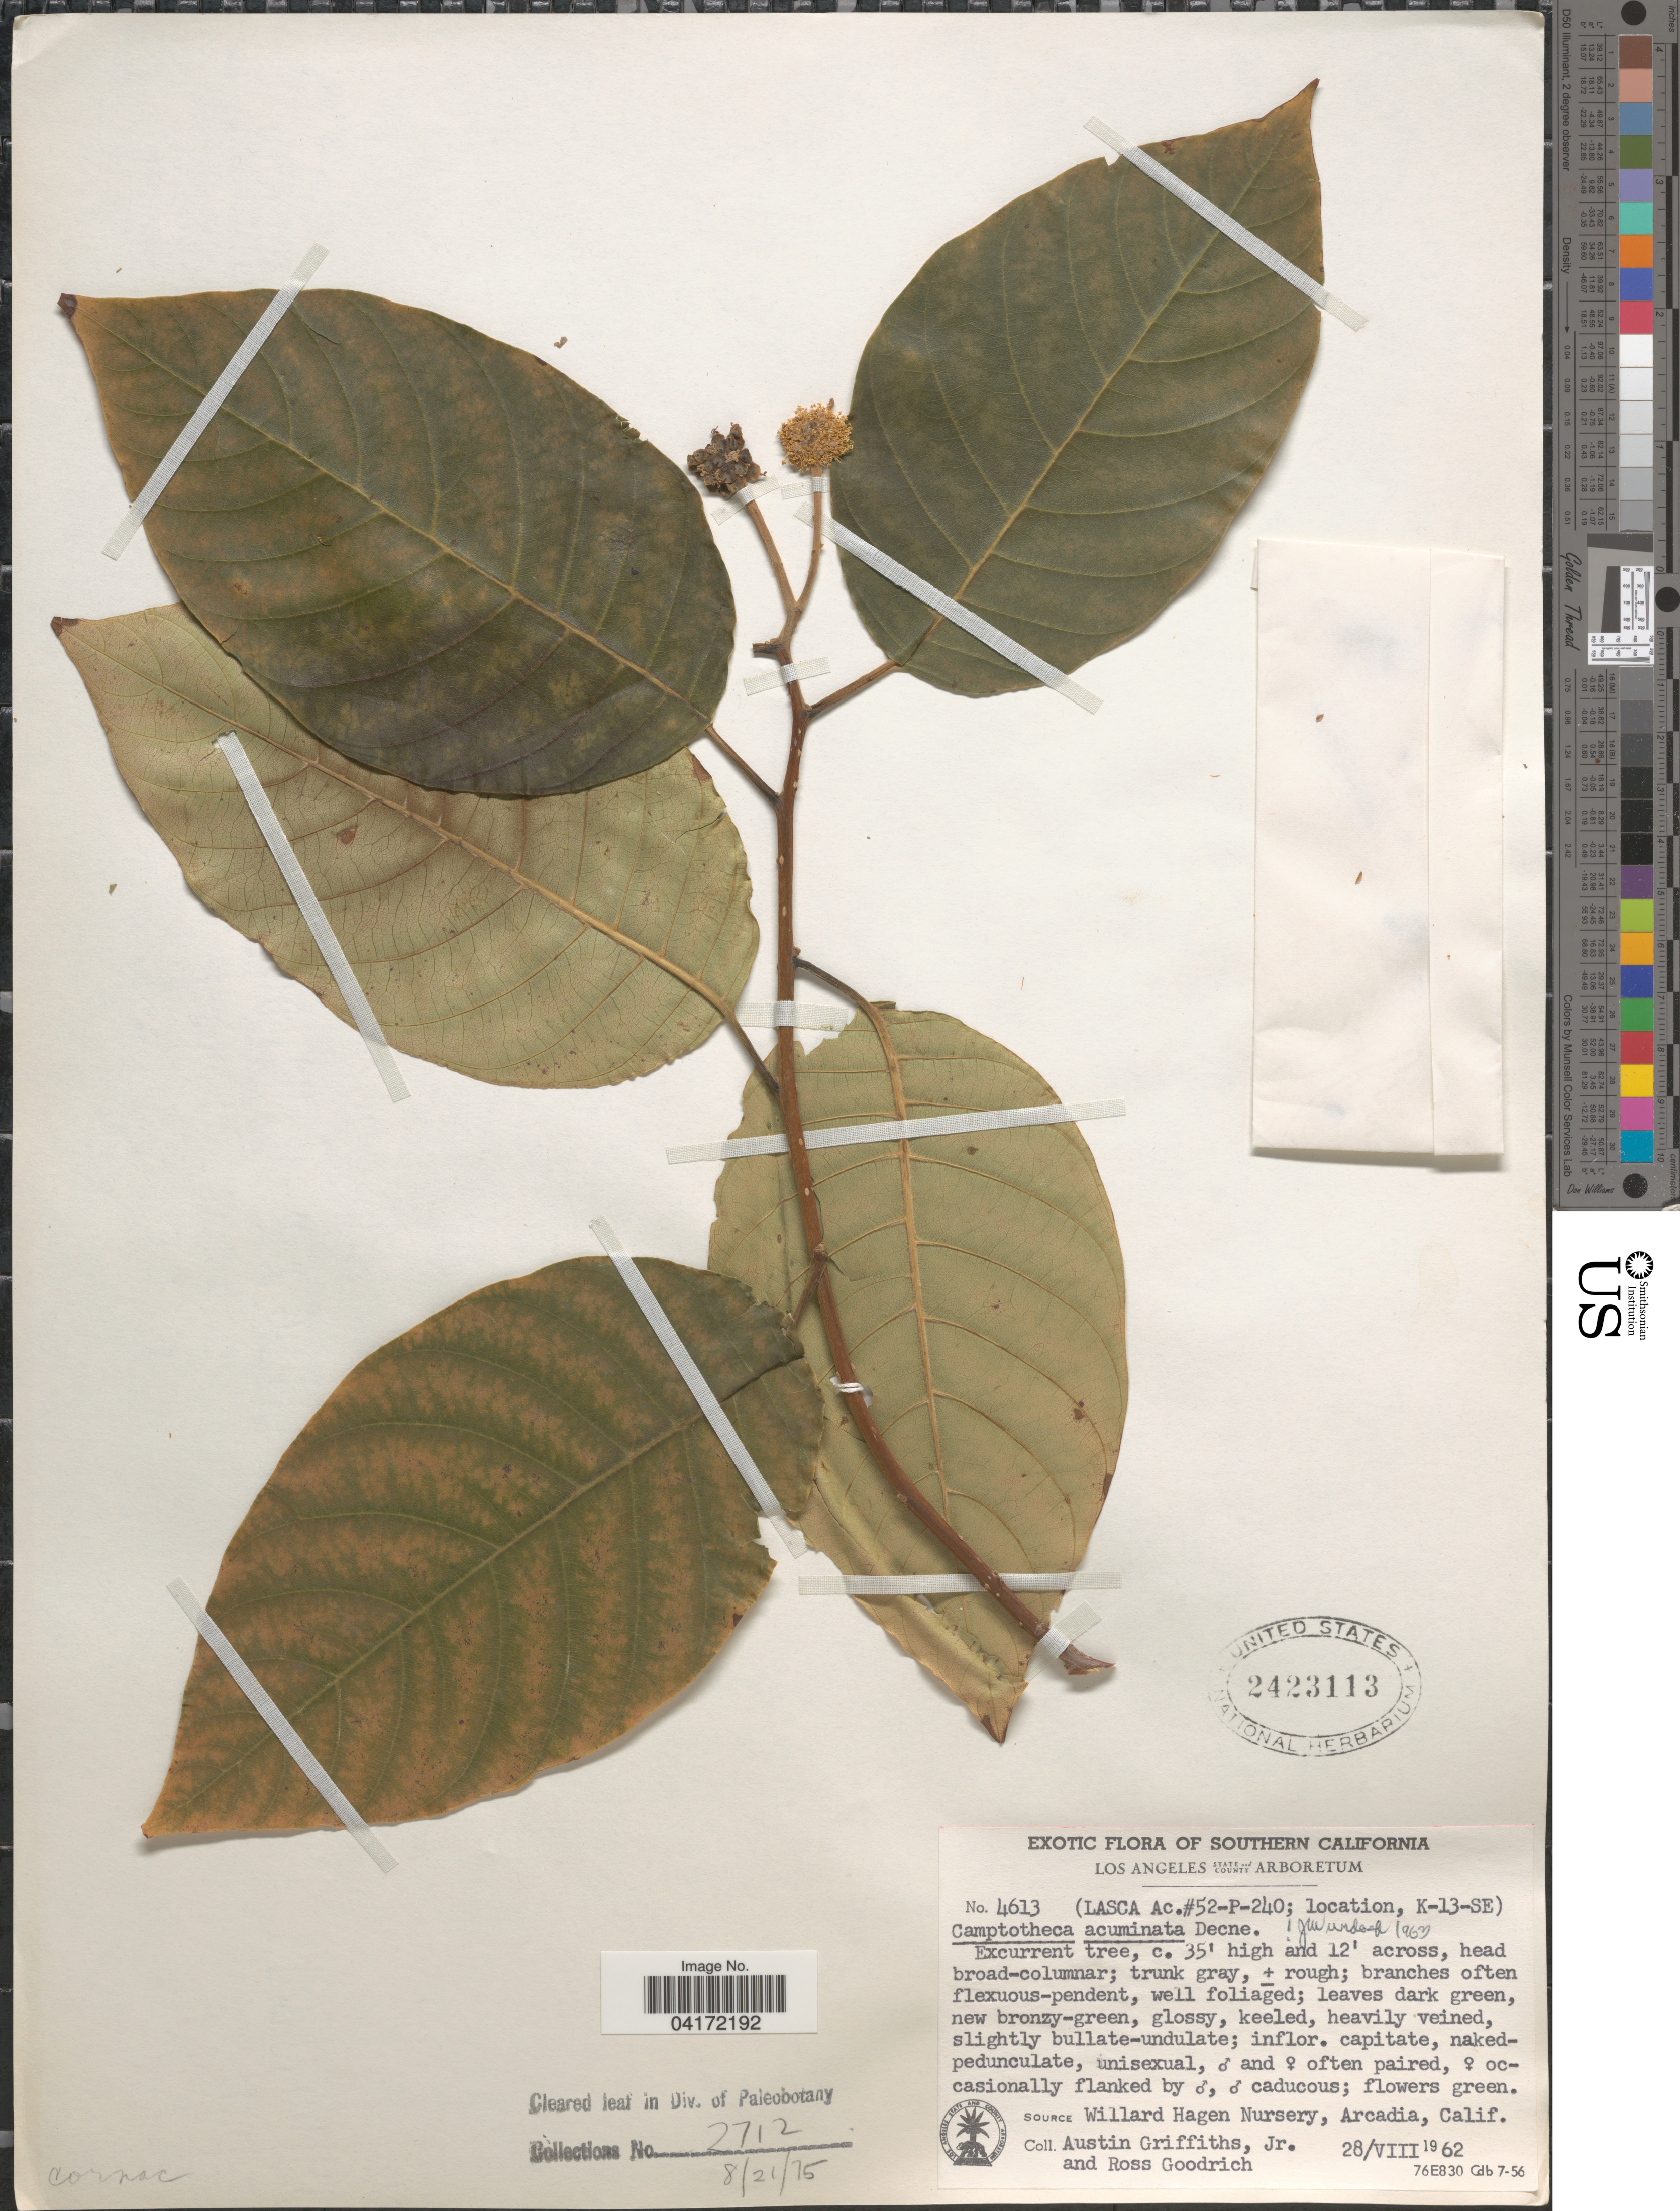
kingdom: Plantae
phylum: Tracheophyta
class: Magnoliopsida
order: Cornales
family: Nyssaceae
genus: Camptotheca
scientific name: Camptotheca acuminata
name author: Decne.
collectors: A. Griffiths & R. Goodrich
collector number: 4613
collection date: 1962-08-28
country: United States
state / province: California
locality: Southern California. (Lasca Ac. #52-P-240; K-13-SE). Willard Hagen Nursery, Arcadia.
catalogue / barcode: US 2423113